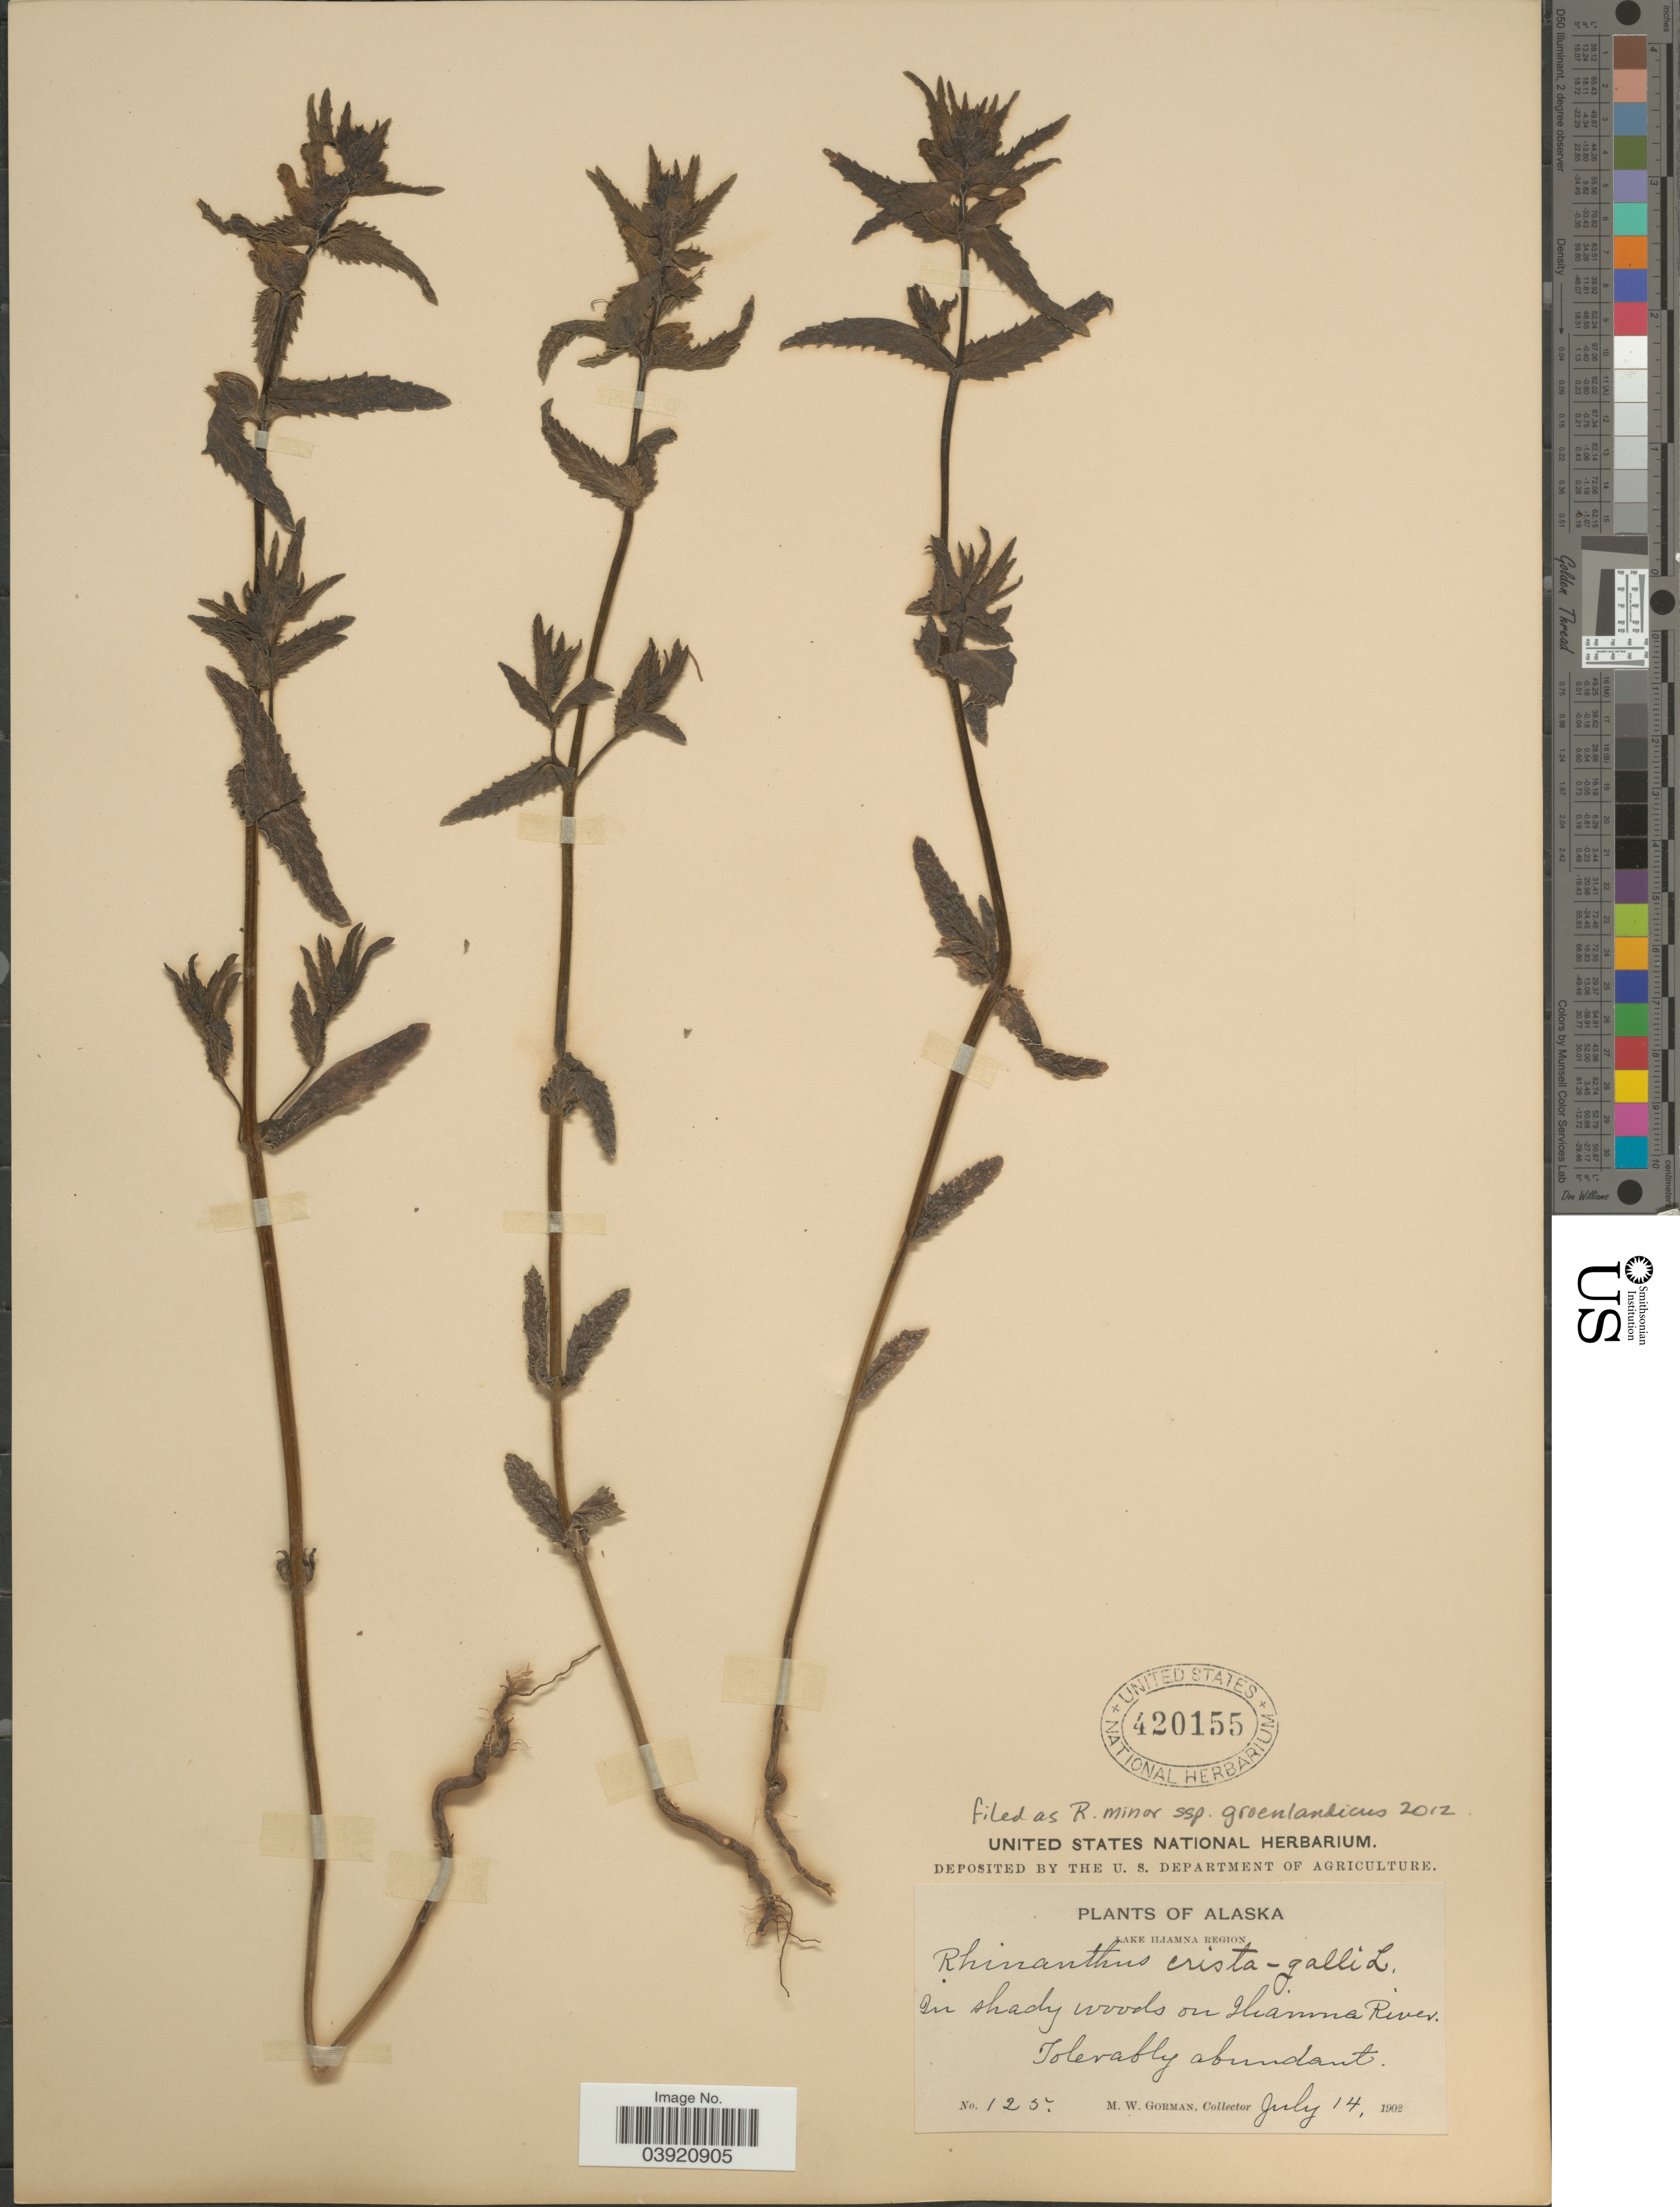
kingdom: Plantae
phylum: Tracheophyta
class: Magnoliopsida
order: Lamiales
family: Orobanchaceae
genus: Rhinanthus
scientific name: Rhinanthus minor subsp. groenlandicus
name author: (Chabert) Neum.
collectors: M. W. Gorman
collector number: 125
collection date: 1902-07-14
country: United States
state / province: Alaska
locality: Lake Iliamna Region. In shady woods on Iliamna River.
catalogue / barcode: US 420155